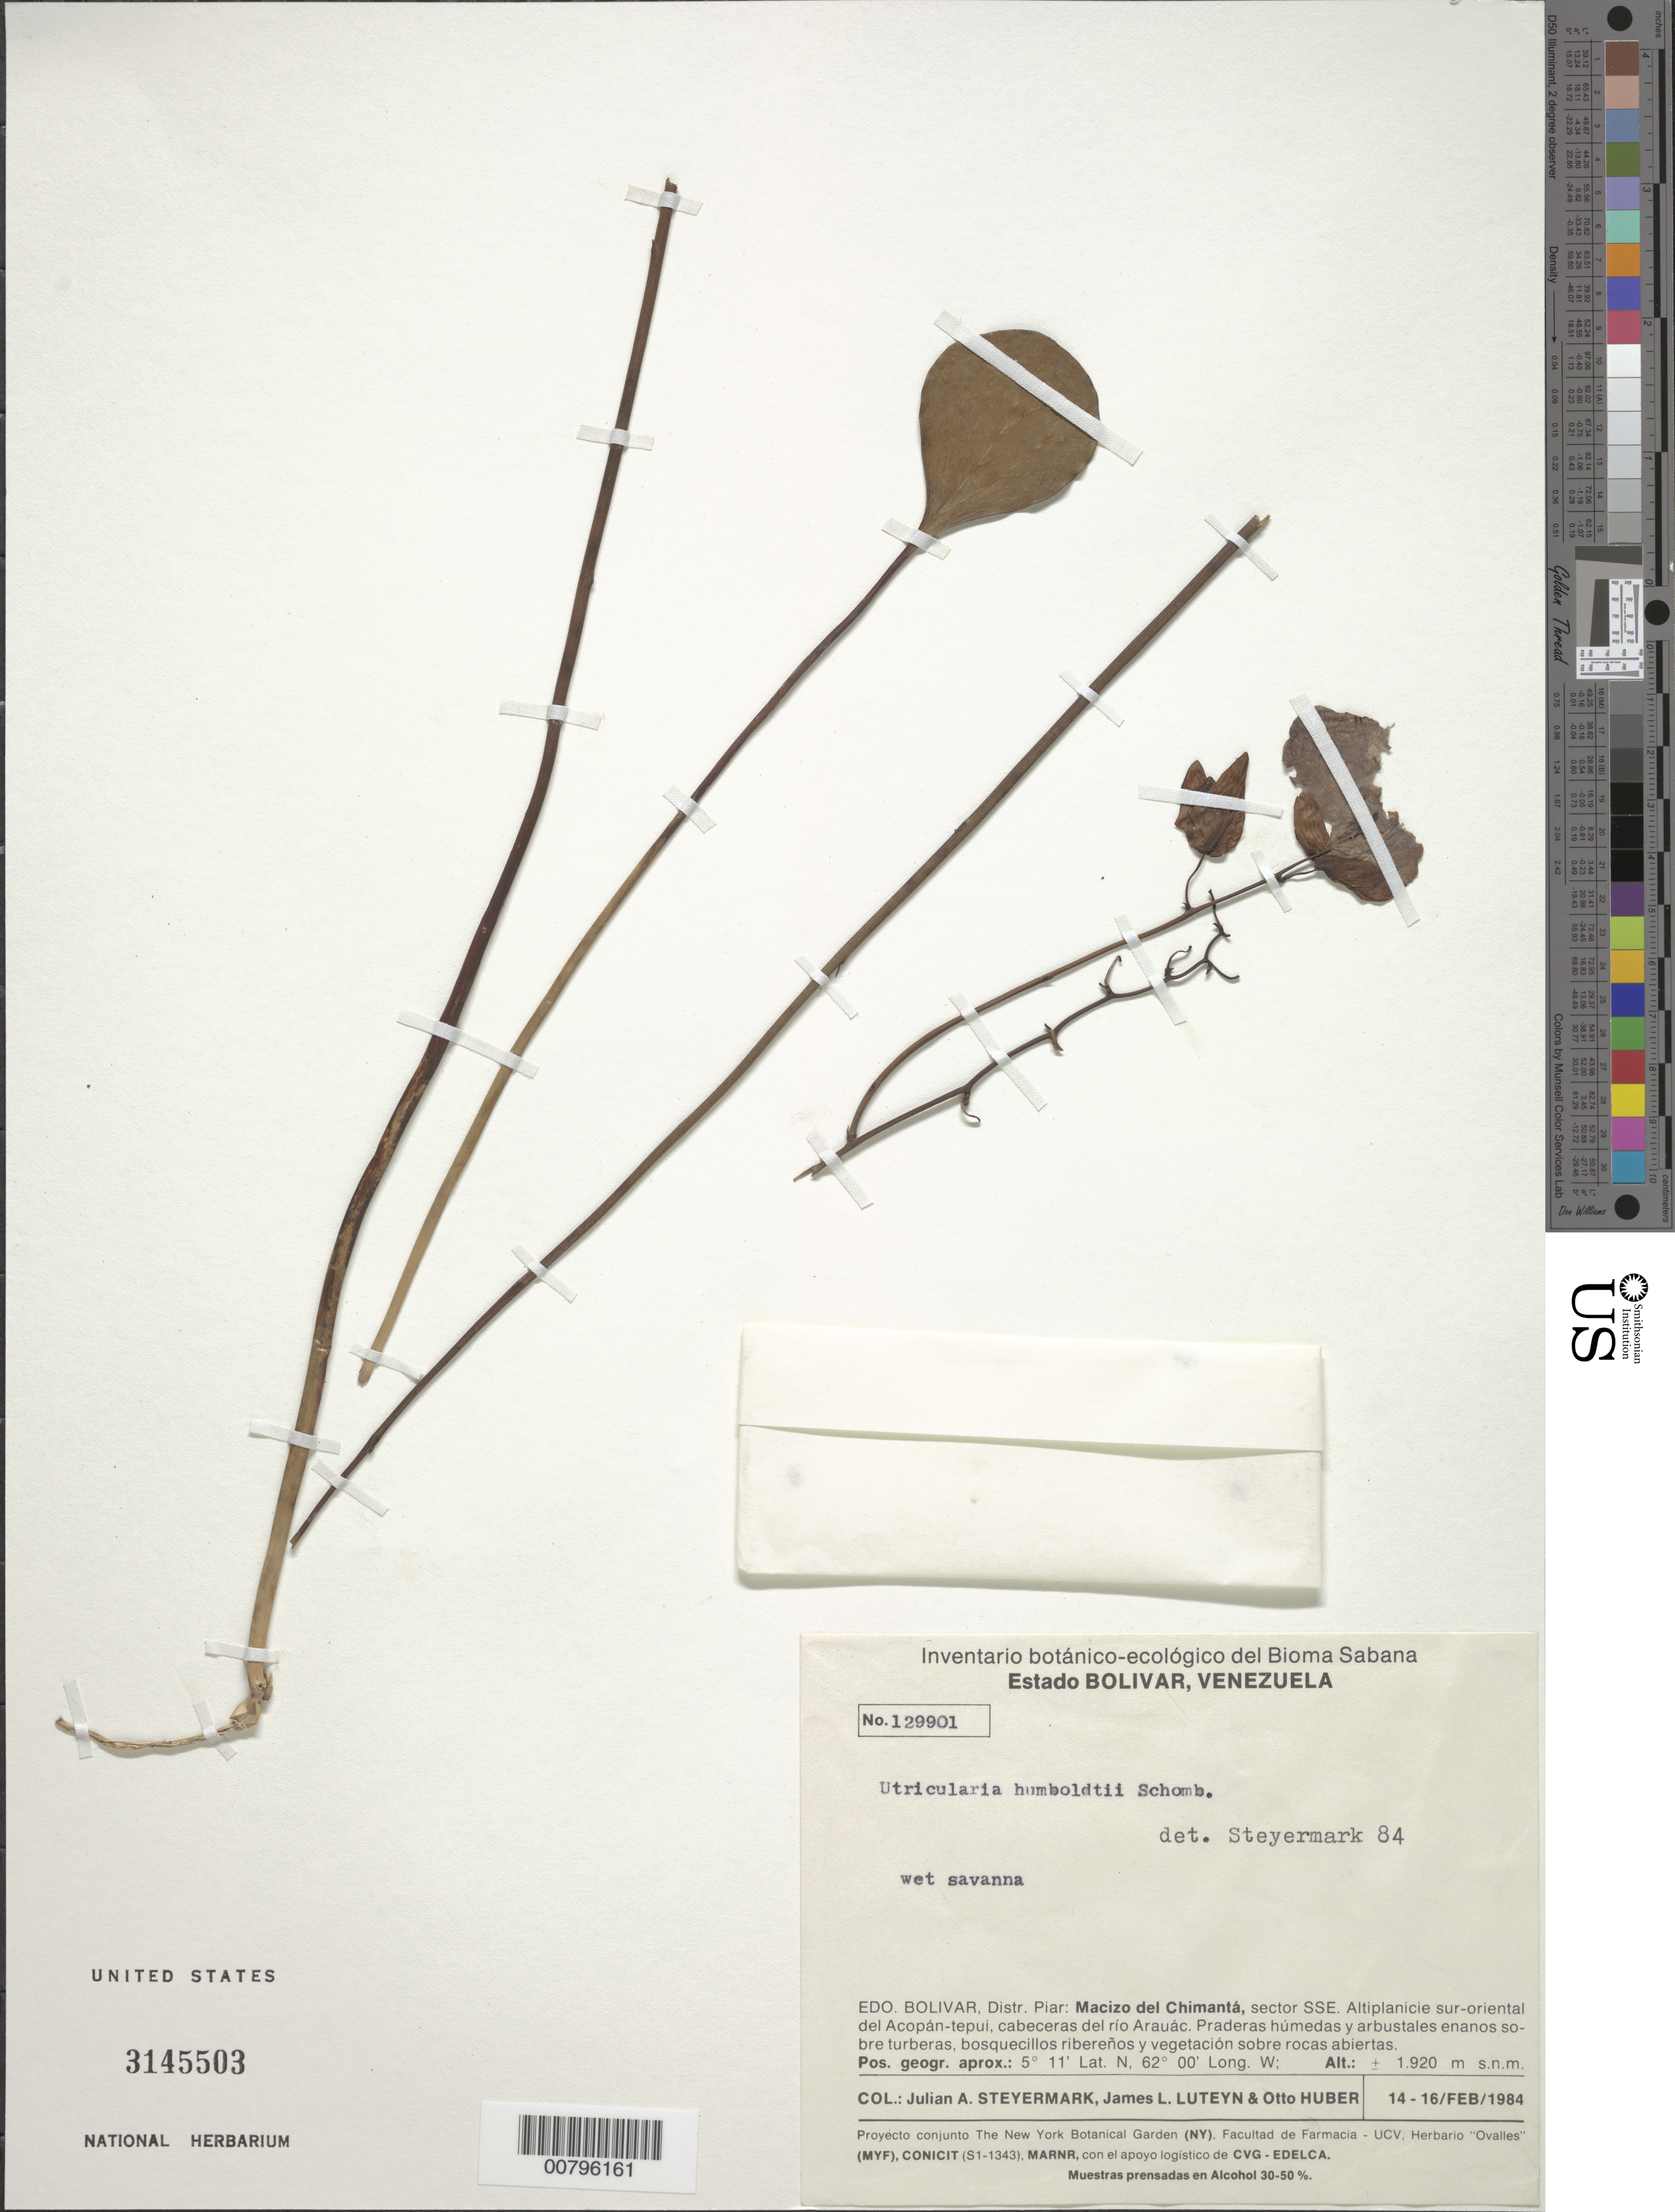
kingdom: Plantae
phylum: Tracheophyta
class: Magnoliopsida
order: Lamiales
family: Lentibulariaceae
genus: Utricularia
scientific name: Utricularia humboldtii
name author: R.H. Schomb.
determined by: Steyermark, Julian A., (VEN)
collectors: J. Steyermark, J. L. Luteyn & O. Huber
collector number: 129901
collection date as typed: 14-Feb-84 to 16-Feb-84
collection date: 1984-02-14/1984-02-16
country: Venezuela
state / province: Bolívar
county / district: Piar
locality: Macizo del Chimantá, sector SSE. Altiplanicie sur-oriental del Acopán-tepuí, cabeceras del río Arauác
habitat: Wet savanna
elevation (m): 1920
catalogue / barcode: US 3145503